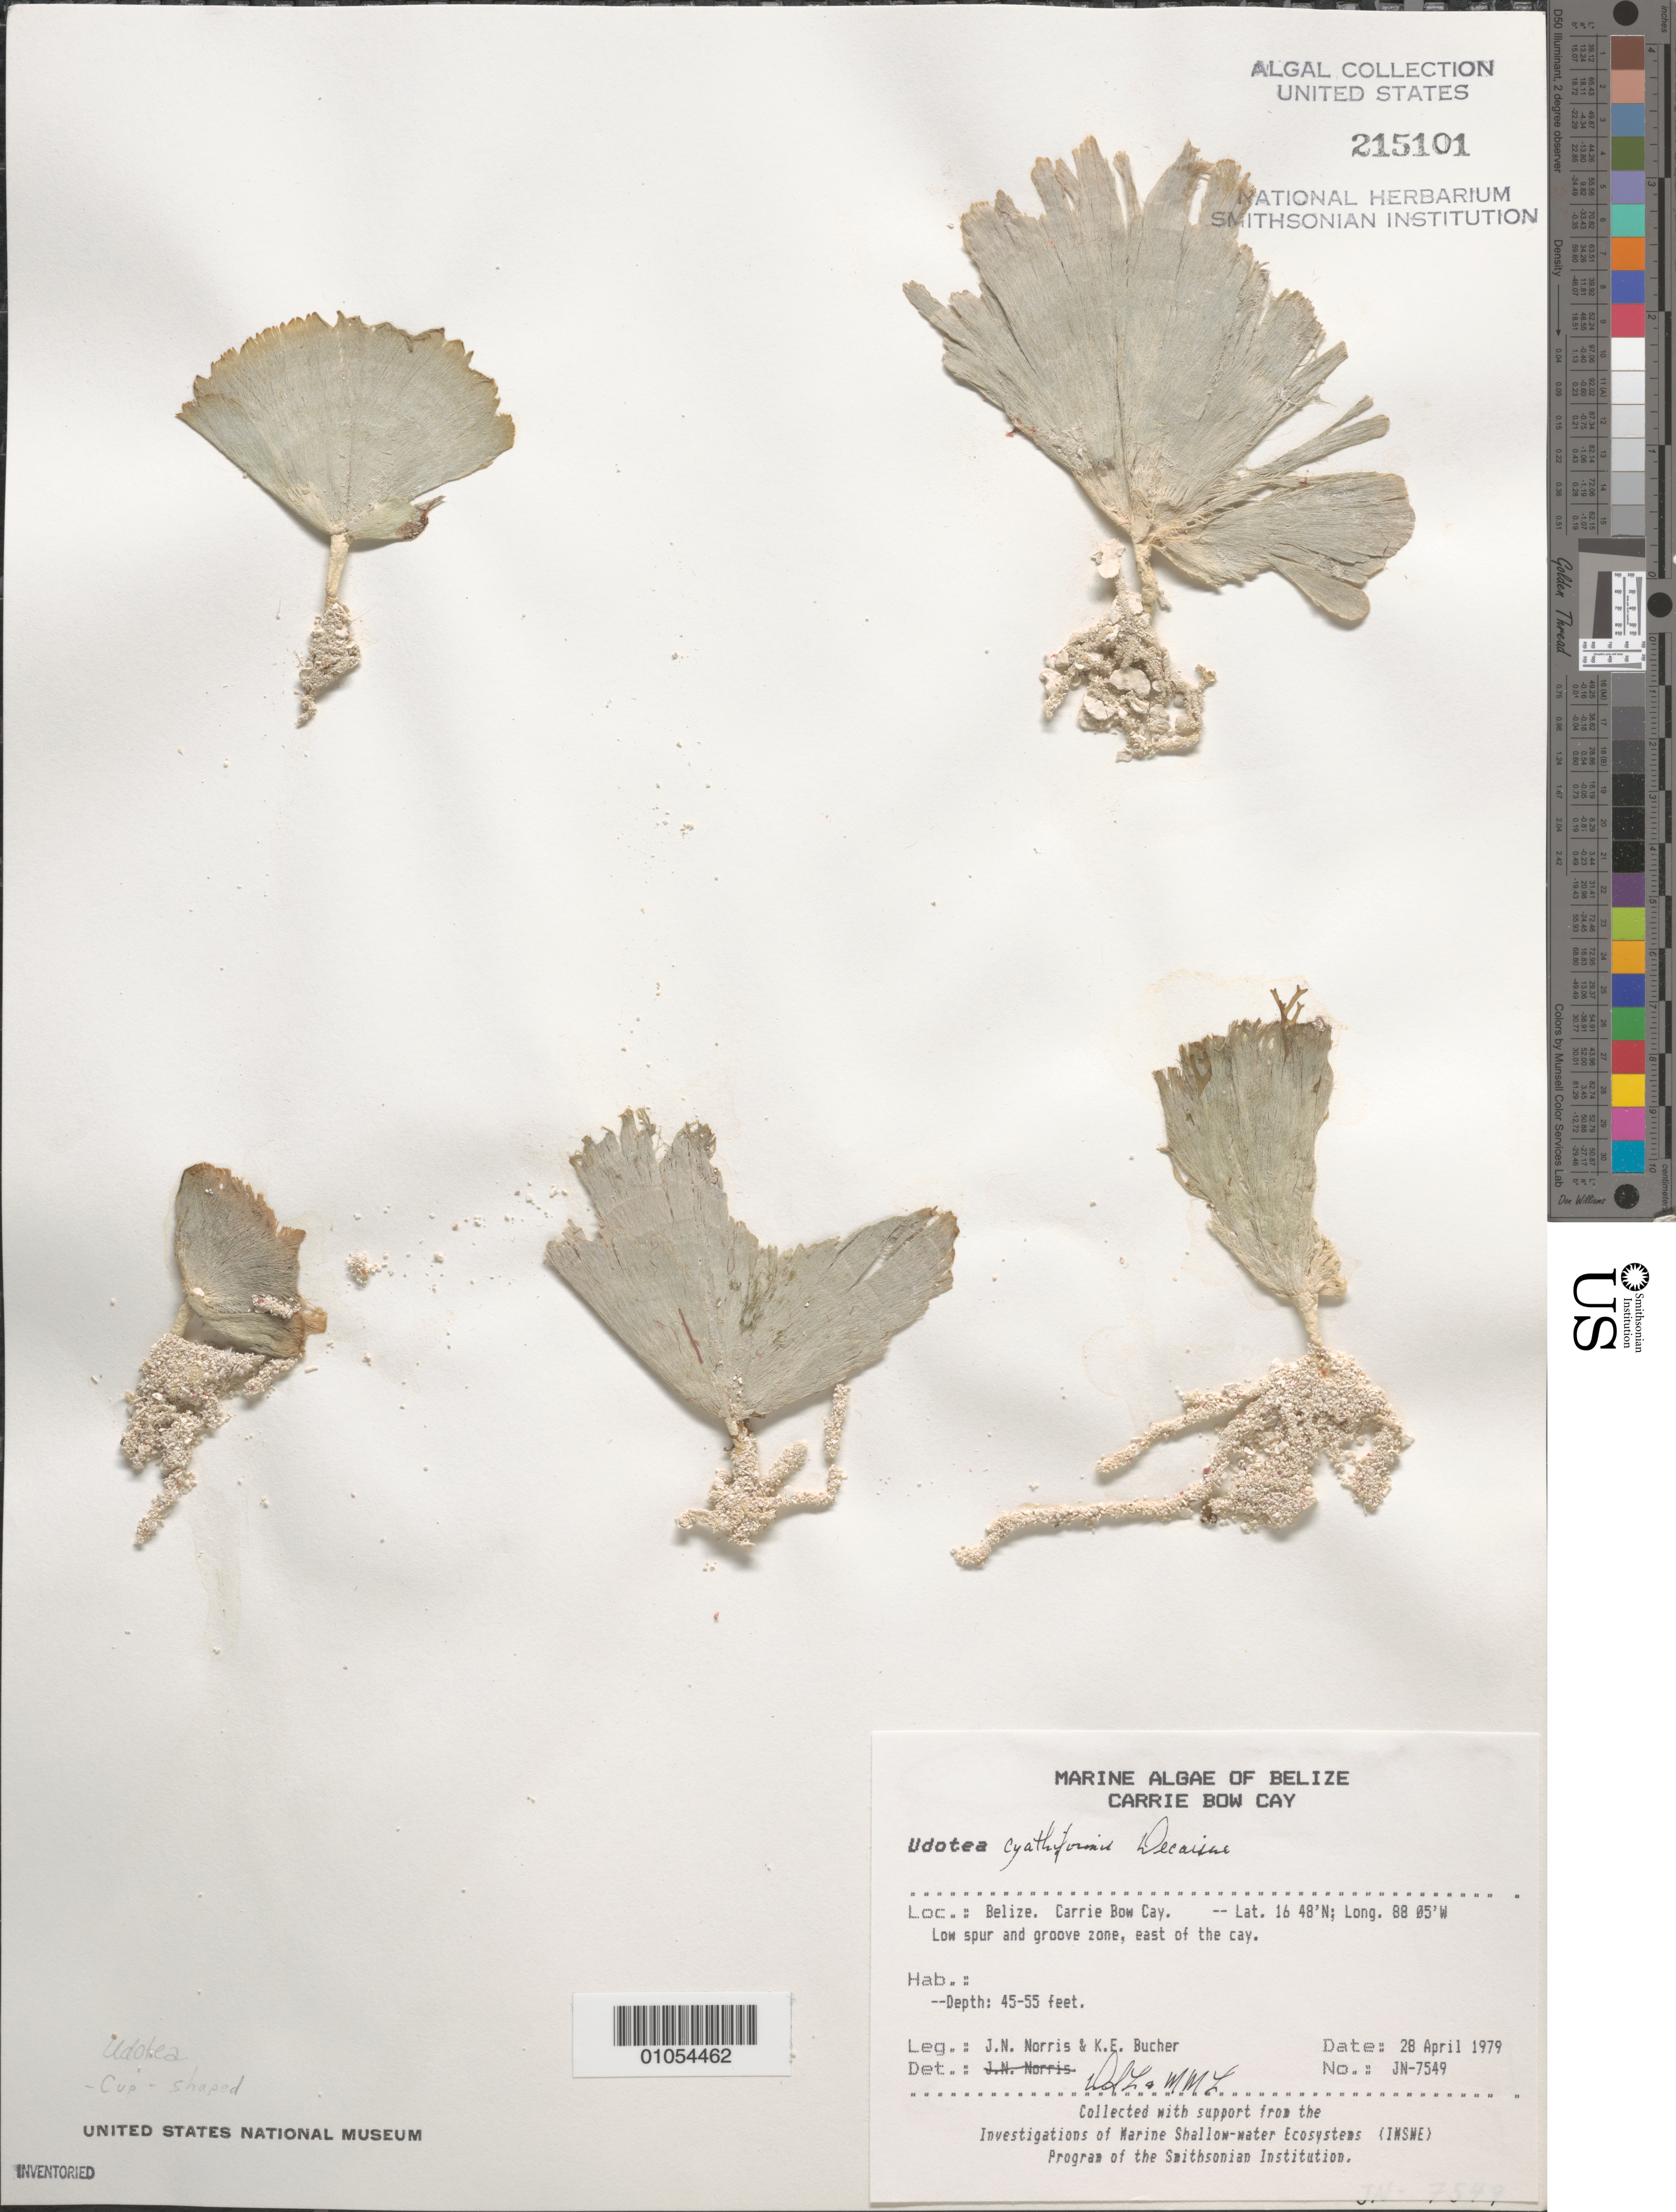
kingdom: Plantae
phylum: Chlorophyta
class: Ulvophyceae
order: Bryopsidales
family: Udoteaceae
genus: Udotea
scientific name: Udotea cyathiformis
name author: Decne.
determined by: Littler, D. S.; Littler, M. M.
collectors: J. N. Norris & K. E. Bucher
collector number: JN-7549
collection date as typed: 28 Apr 1979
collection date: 1979-04-28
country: Belize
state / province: Stann Creek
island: Carrie Bow Cay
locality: East of Carrie Bow Cay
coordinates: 16 48'N, 88 05'W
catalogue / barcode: US 215101